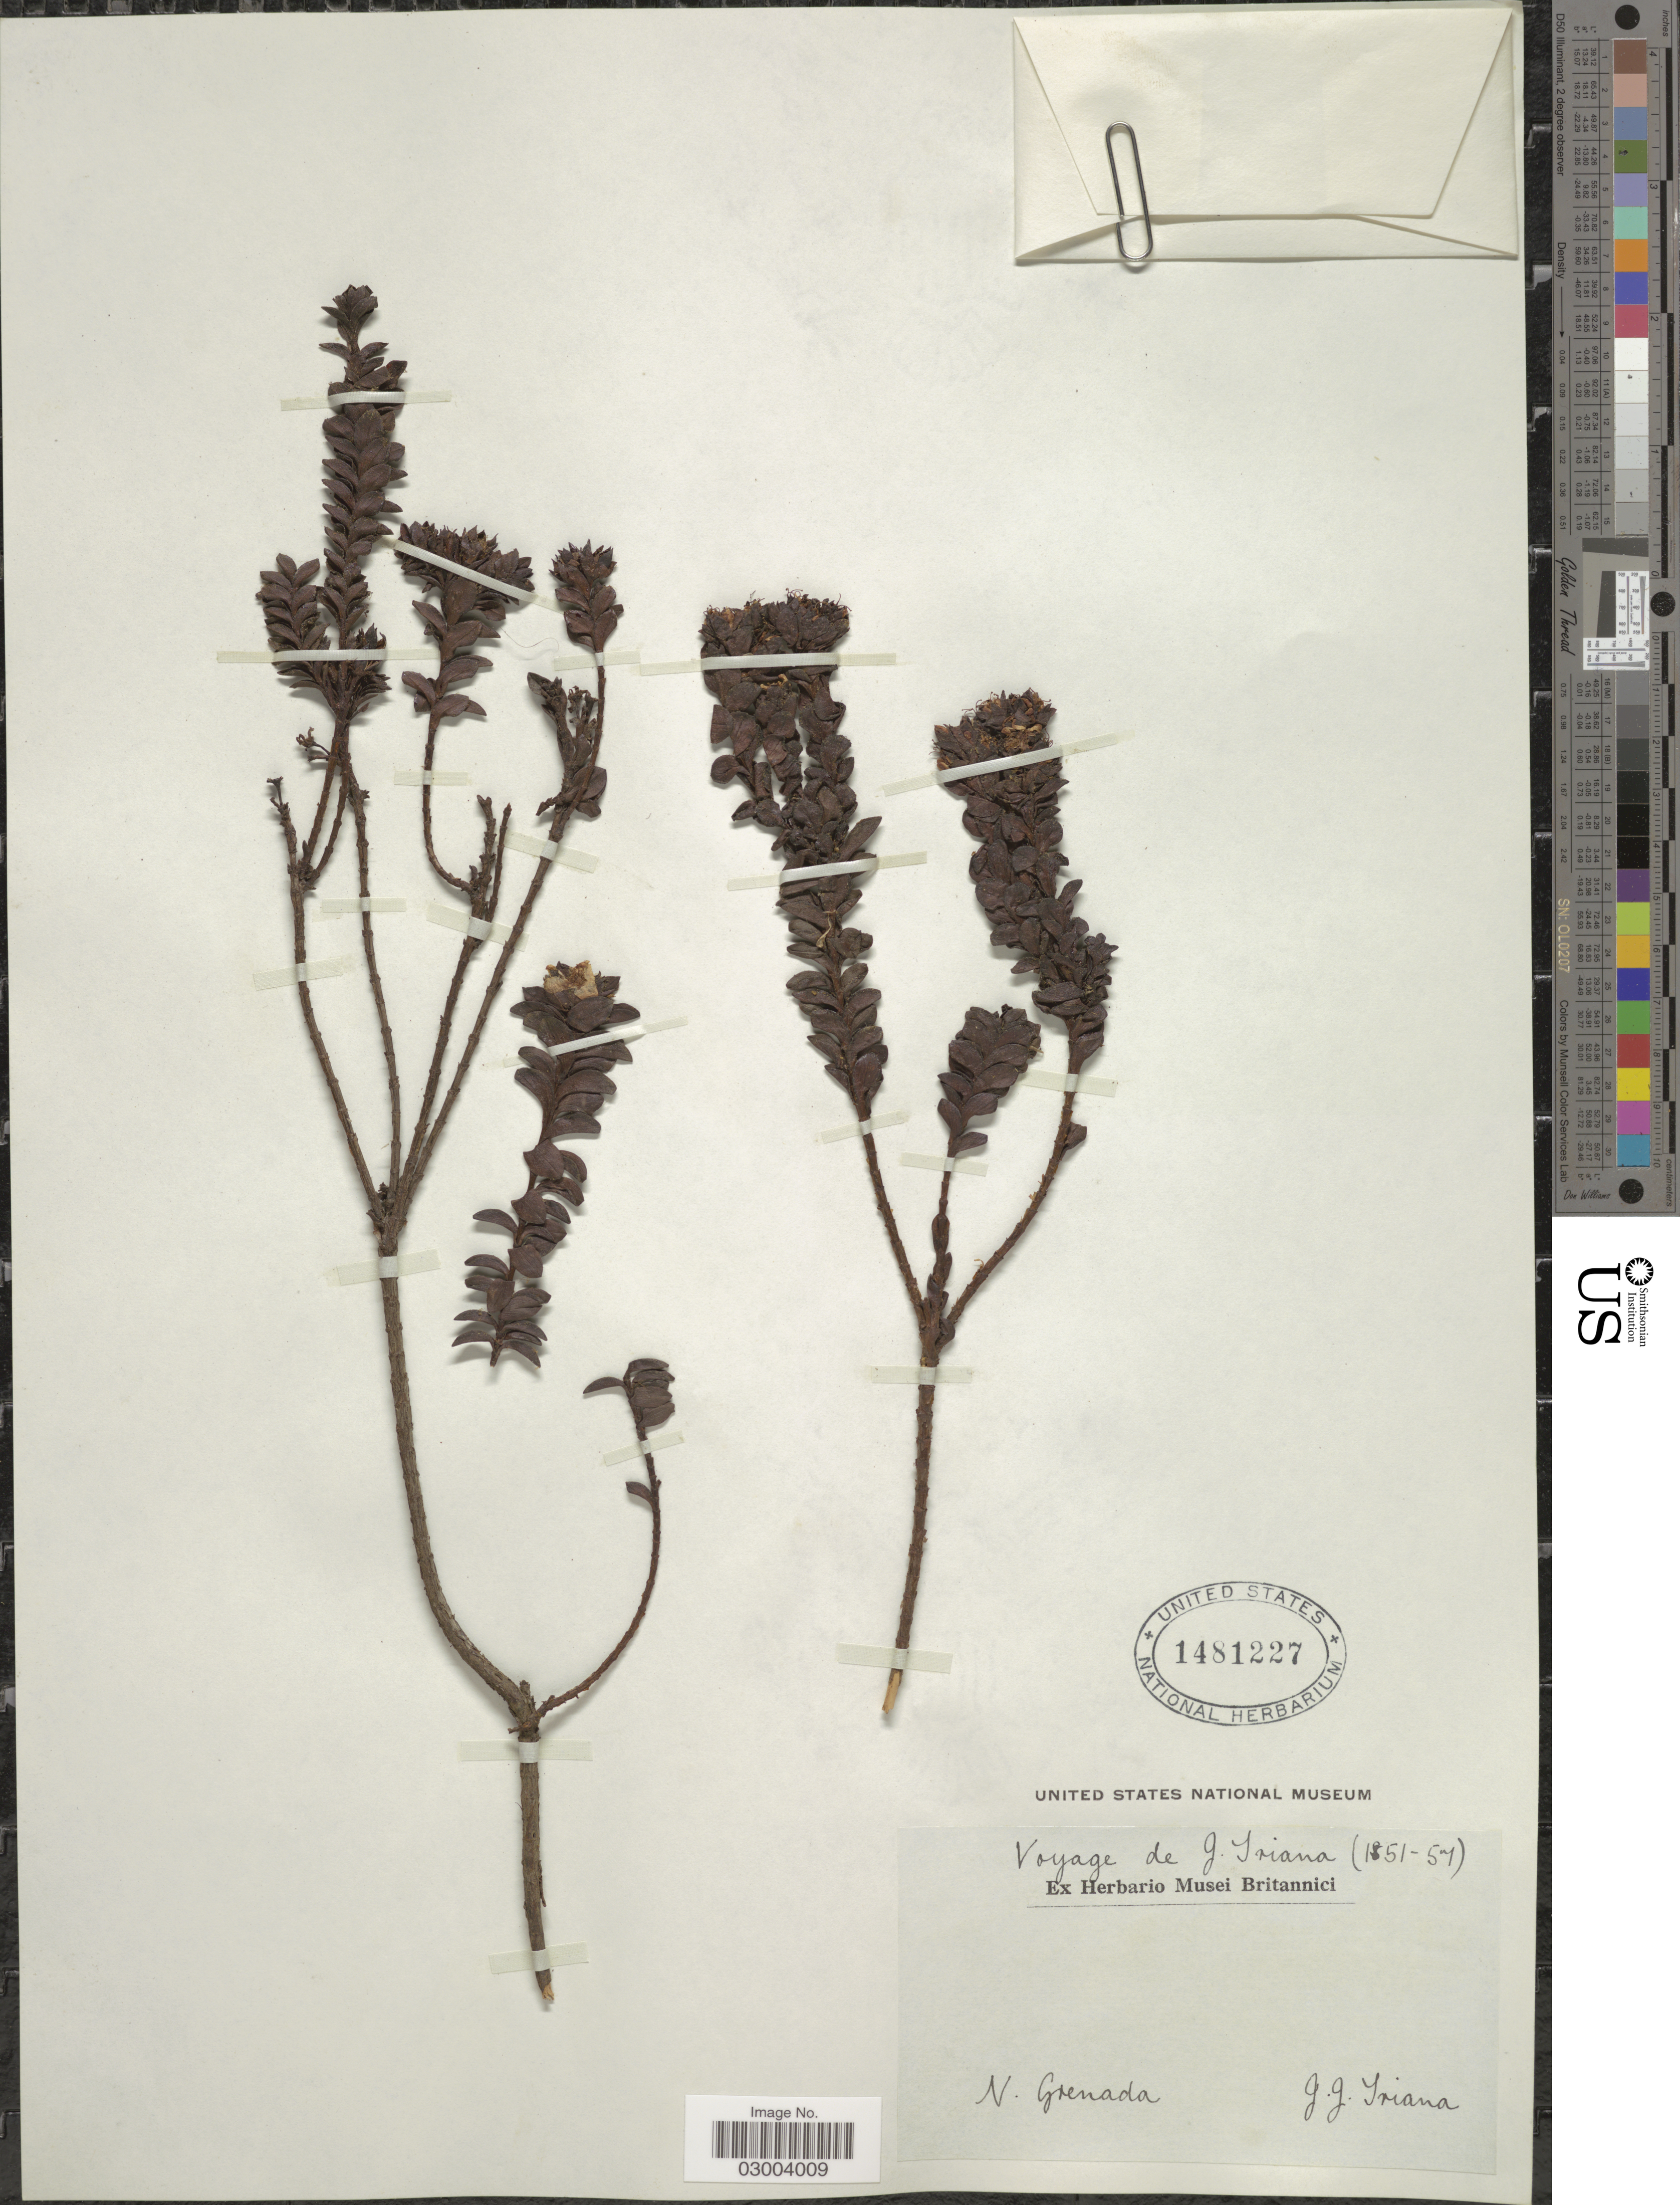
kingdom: Plantae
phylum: Tracheophyta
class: Magnoliopsida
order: Malpighiales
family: Hypericaceae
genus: Hypericum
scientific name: Hypericum mexicanum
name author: L.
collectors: J. J. Triana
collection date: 1851/1857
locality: N. Grenada.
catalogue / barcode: US 1481227